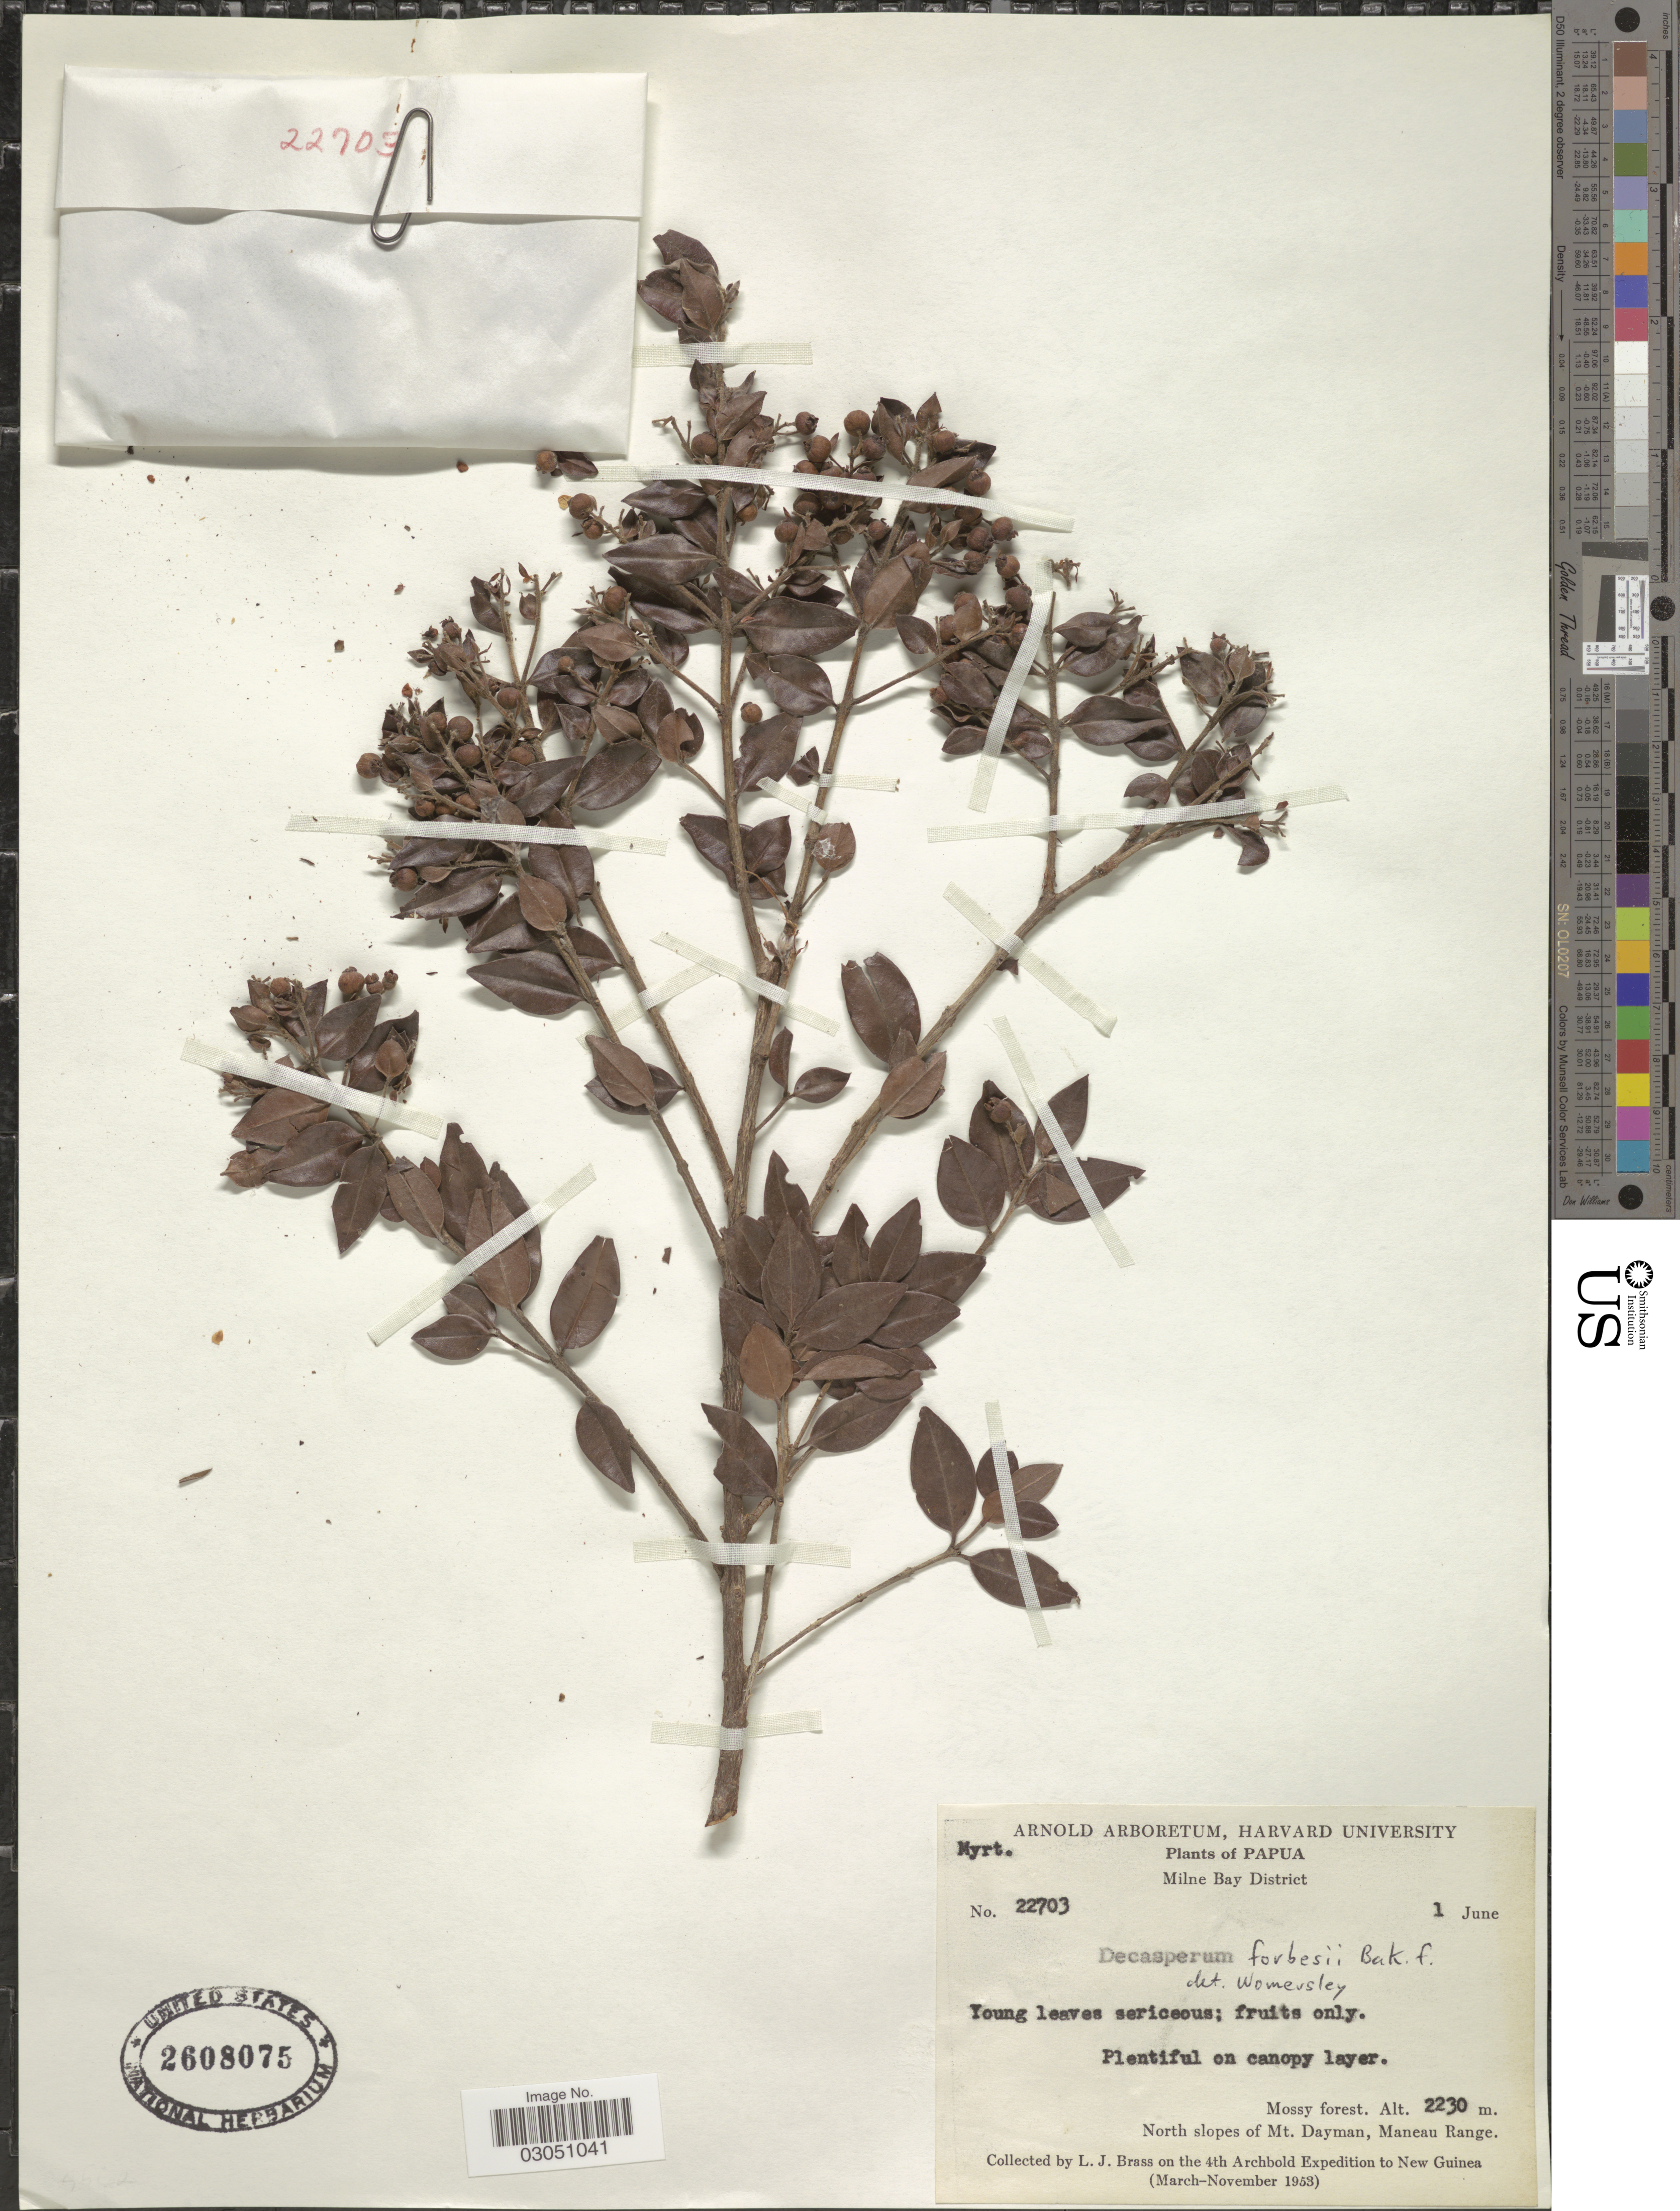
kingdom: Plantae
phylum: Tracheophyta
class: Magnoliopsida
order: Myrtales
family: Myrtaceae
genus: Decaspermum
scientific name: Decaspermum forbesii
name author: Baker f.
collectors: L. J. Brass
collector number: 22703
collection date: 1953-06-01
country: Papua New Guinea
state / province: Milne Bay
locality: Papua. Milne Bay District. Mossy forest. North slopes of Mt. Dayman, Maneau Range. New Guinea.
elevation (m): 2230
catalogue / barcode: US 2608075